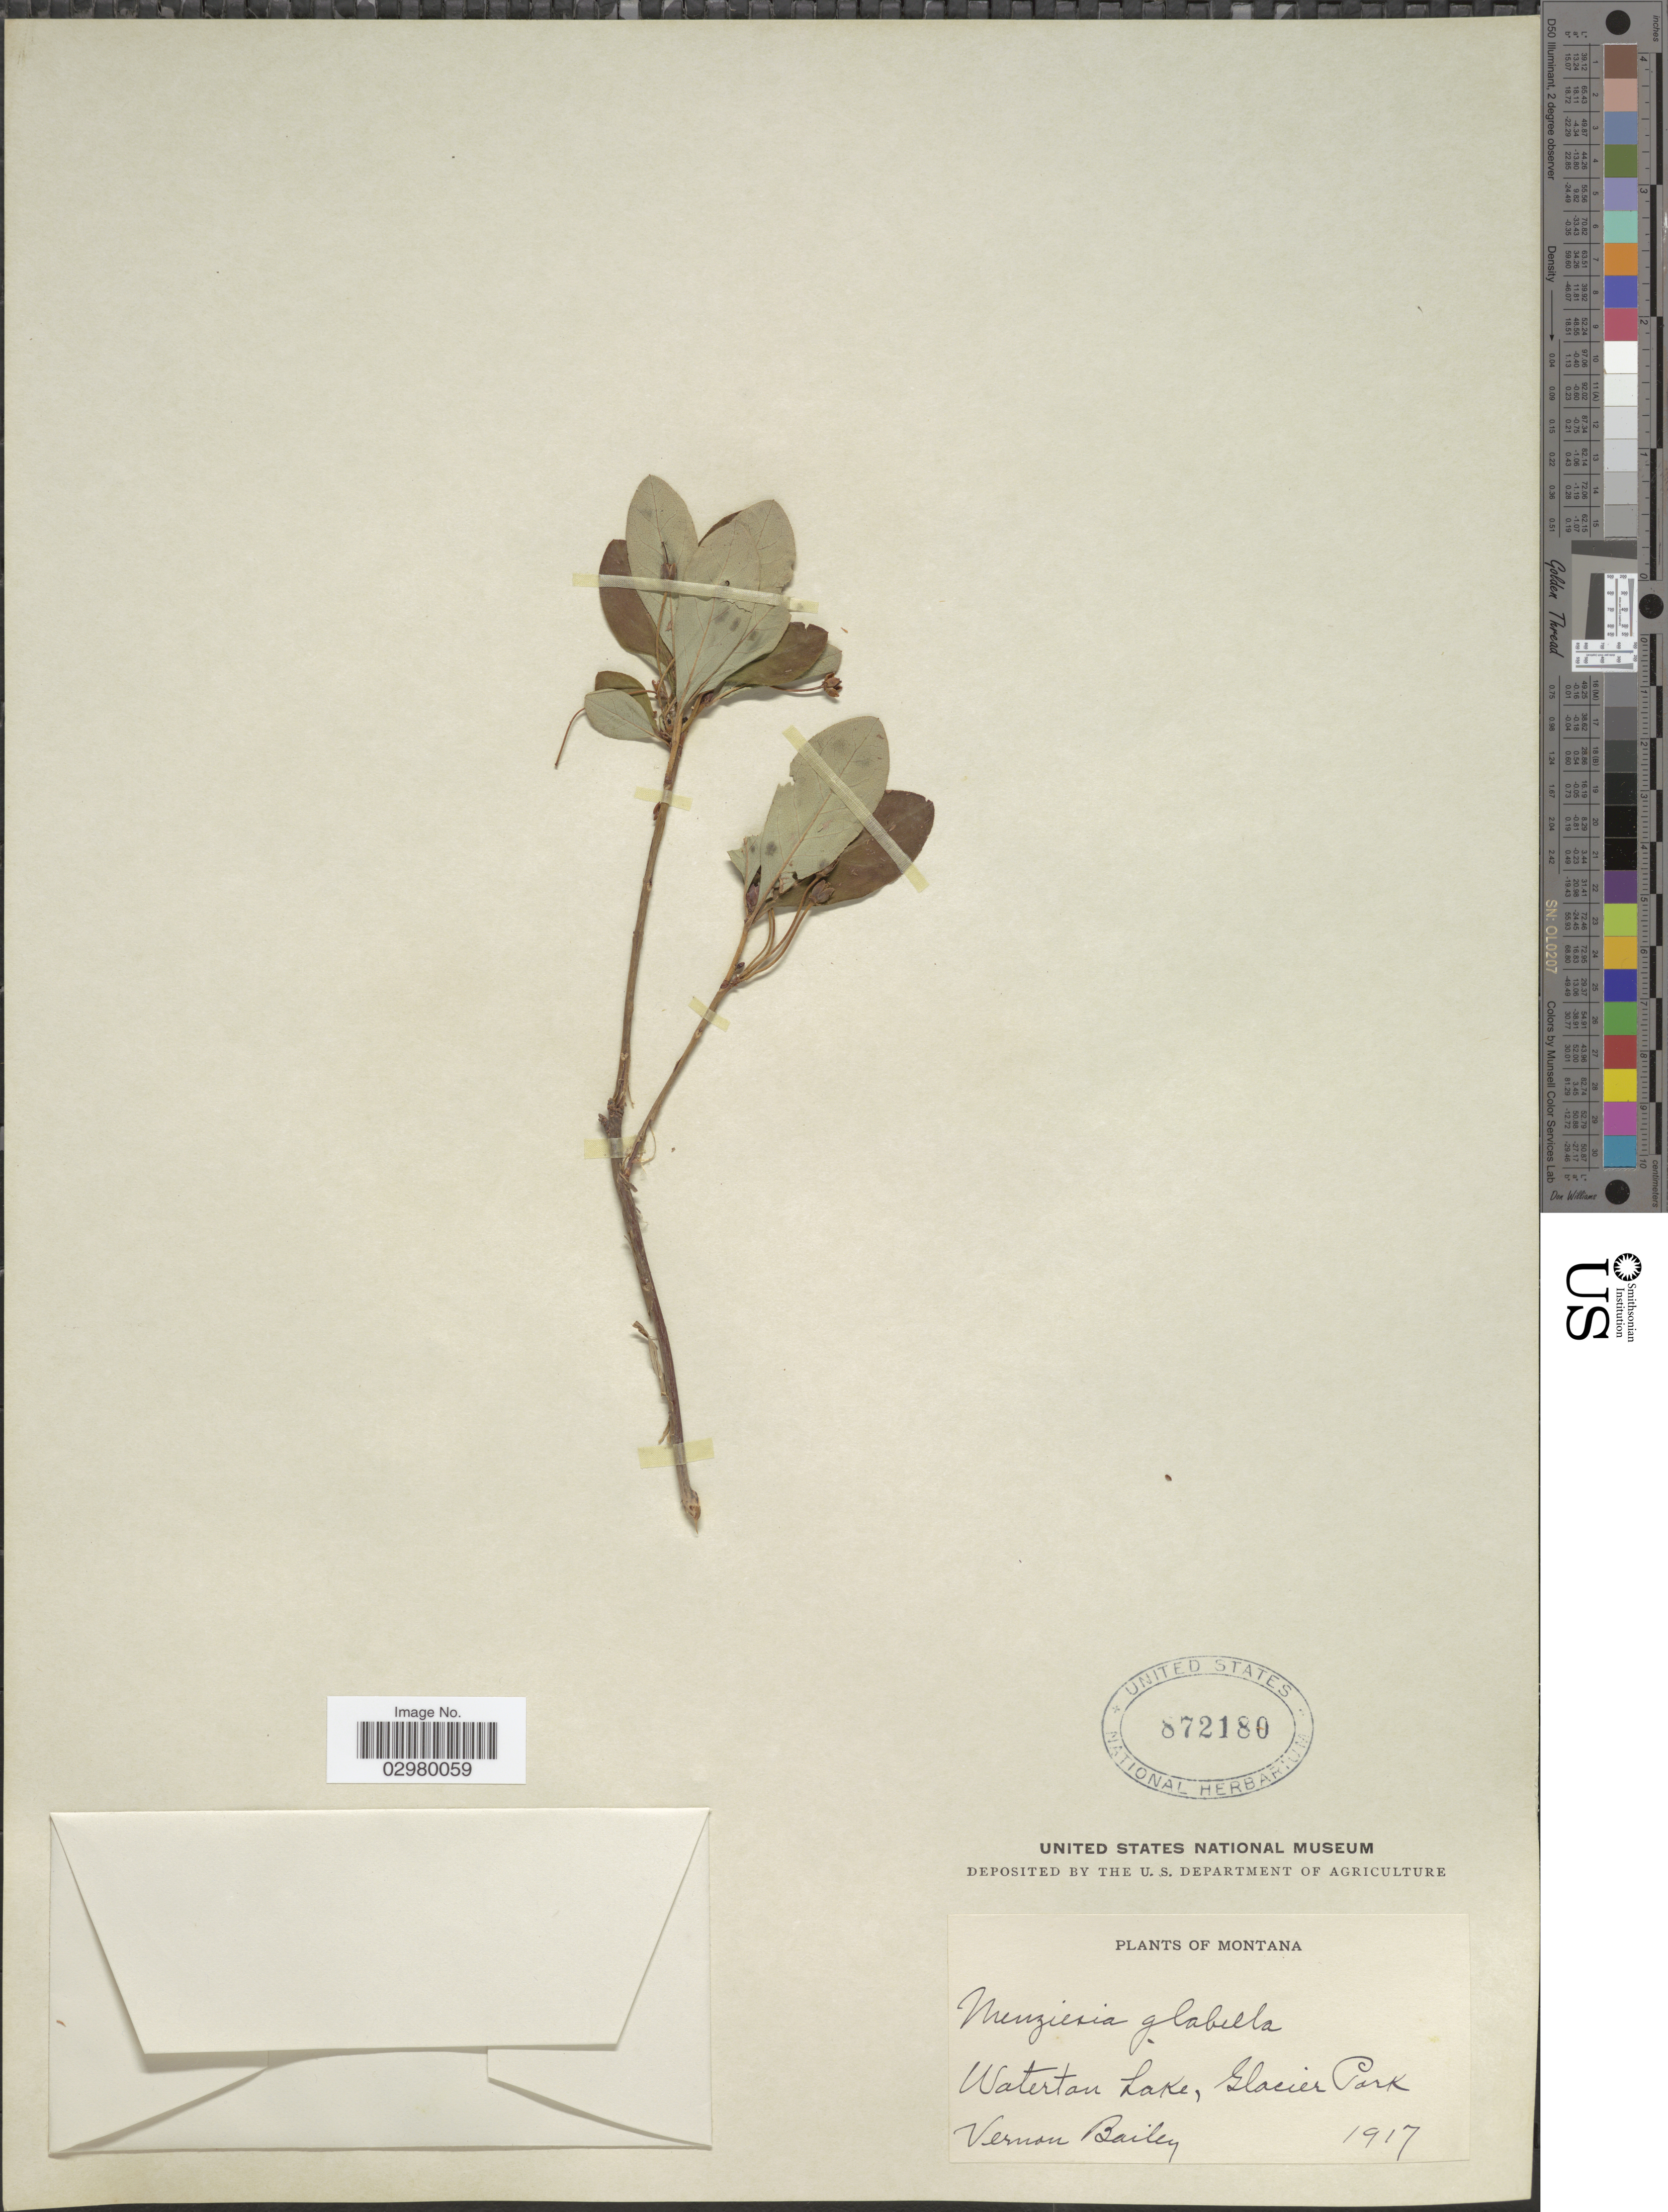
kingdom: Plantae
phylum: Tracheophyta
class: Magnoliopsida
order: Ericales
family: Ericaceae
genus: Menziesia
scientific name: Menziesia ferruginea subsp. glabella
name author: (A. Gray) Calder & Roy L. Taylor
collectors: V. O. Bailey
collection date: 1917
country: United States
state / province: Montana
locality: Watertan lake, Glacier Park.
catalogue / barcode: US 872180